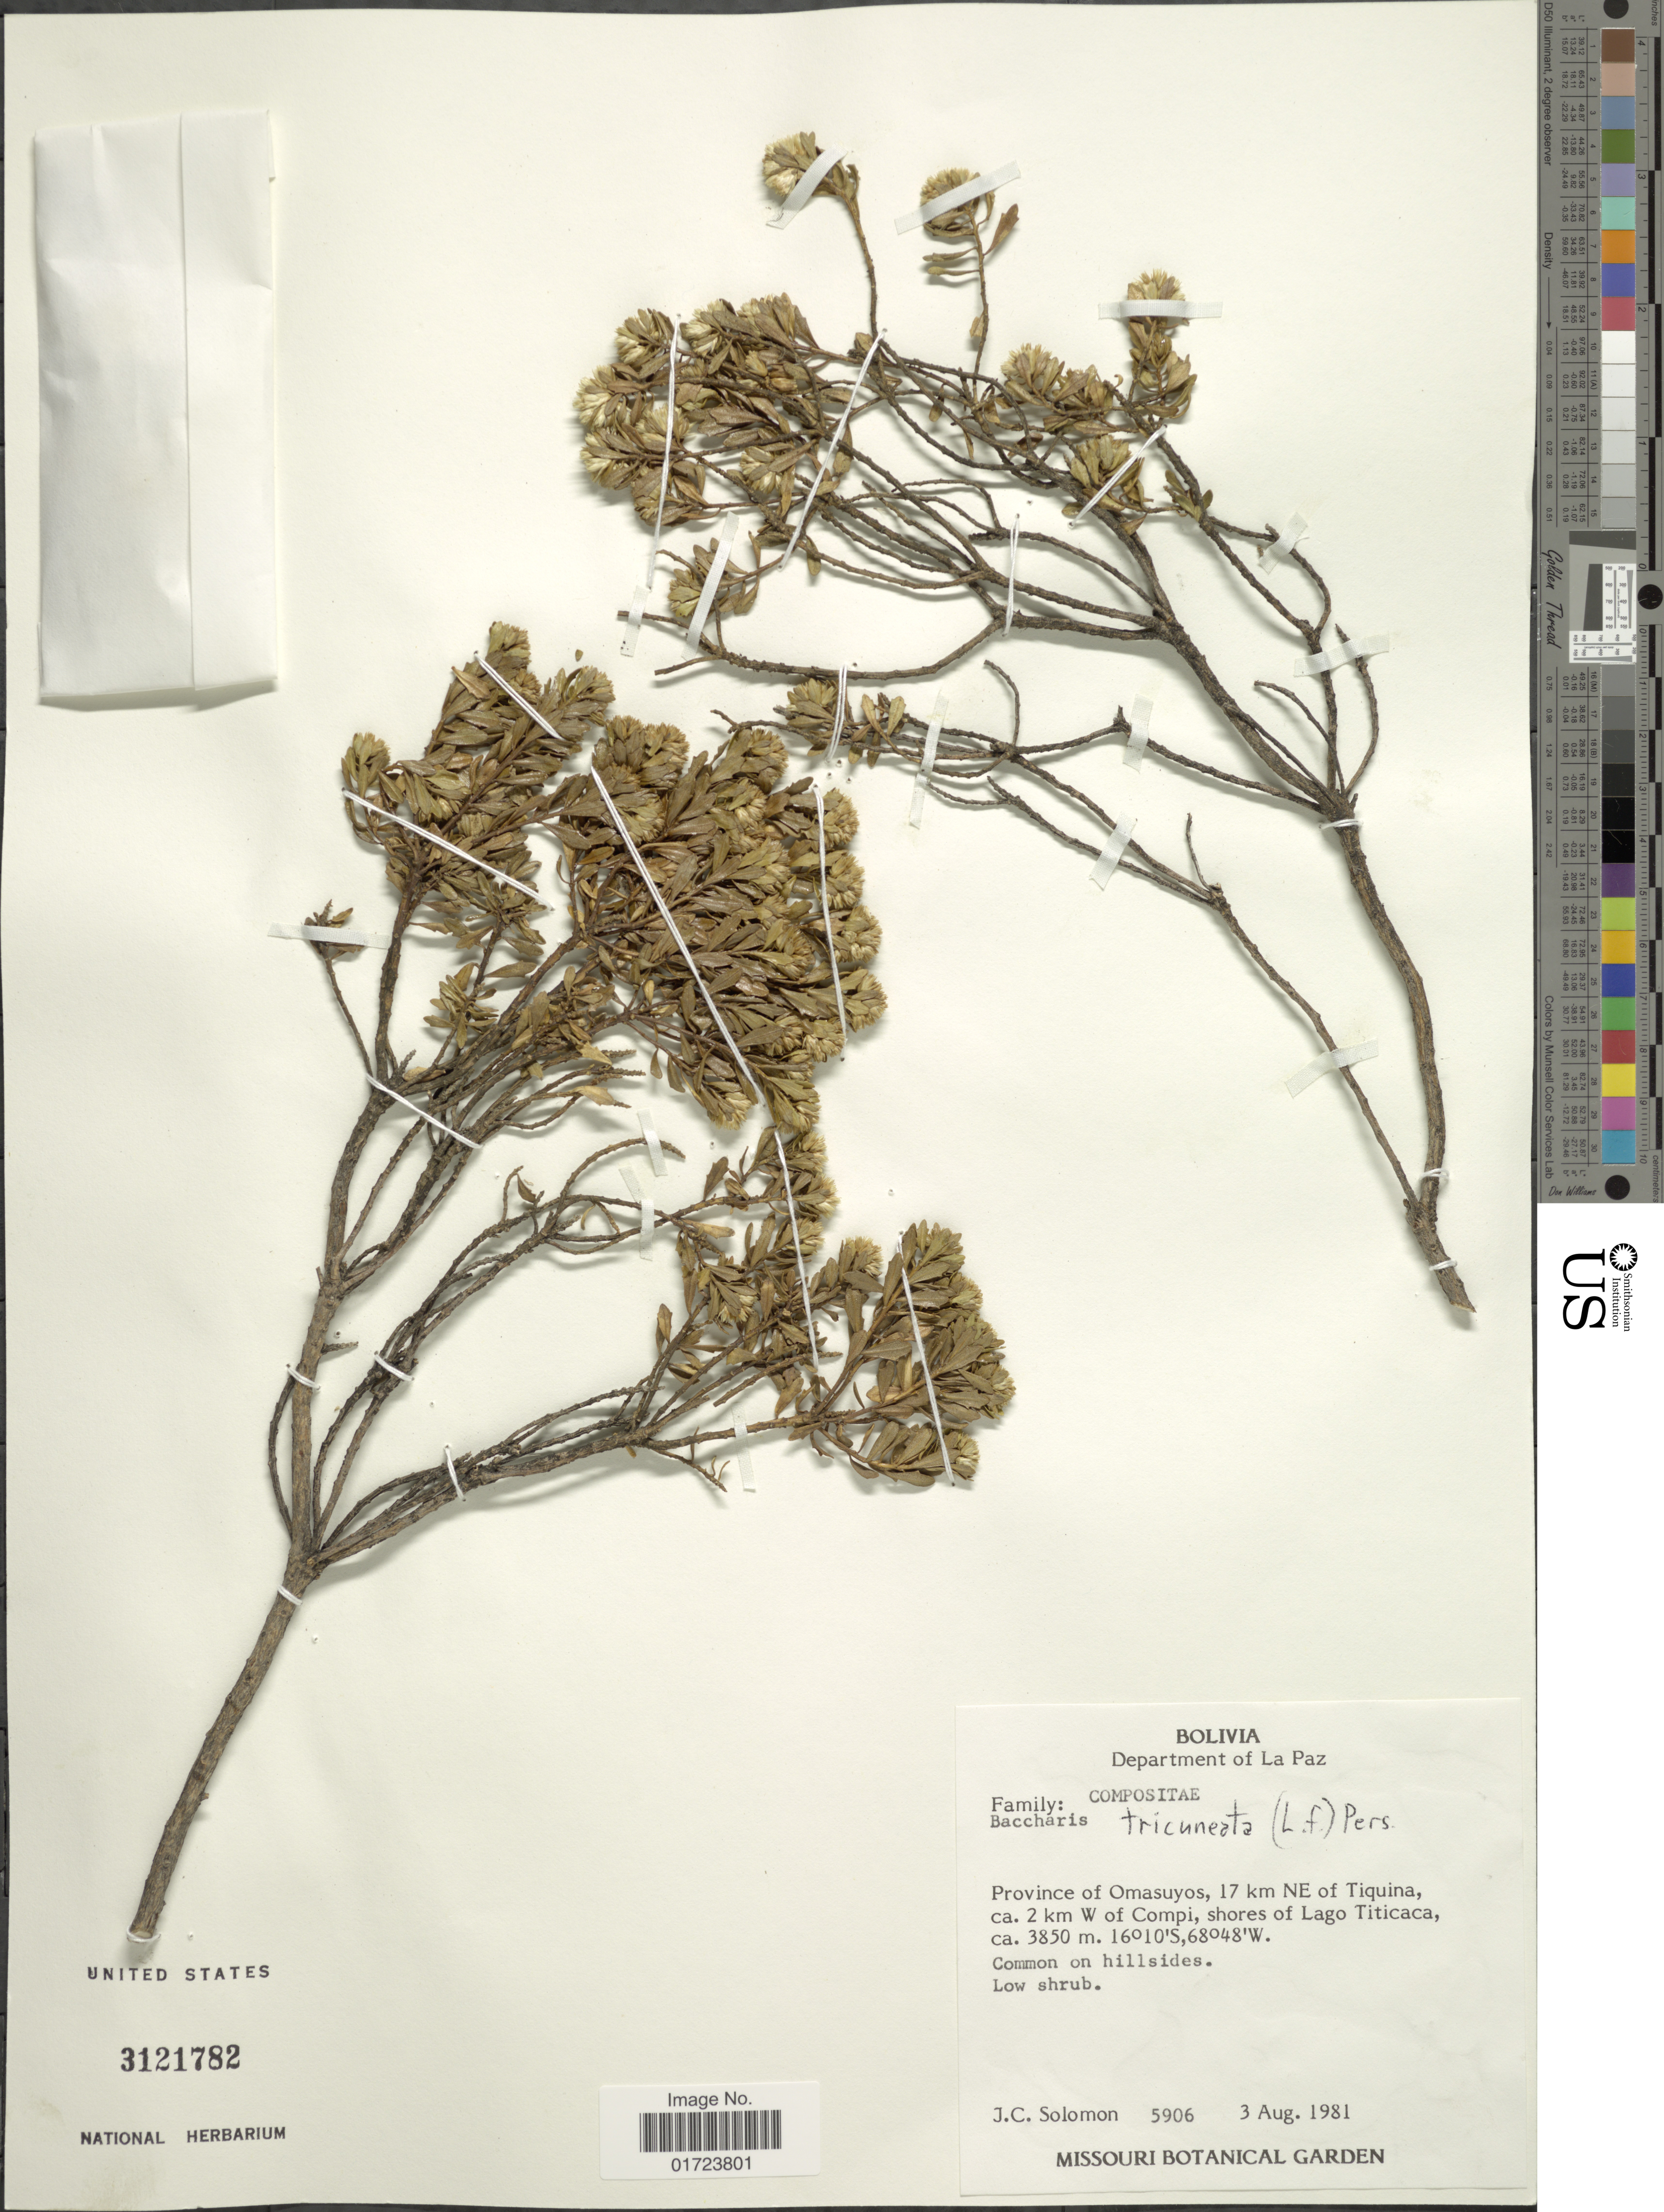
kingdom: Plantae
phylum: Tracheophyta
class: Magnoliopsida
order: Asterales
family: Asteraceae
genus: Baccharis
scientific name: Baccharis tricuneata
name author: (L. f.) Pers.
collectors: J. C. Solomon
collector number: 5906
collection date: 1981-08-03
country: Bolivia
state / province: La Paz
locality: Department of La Paz. Province of Omasuyos, 17 km NE of Tiquina, ca. 2 km W of Compi, shores of Lago Titicaca.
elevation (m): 3850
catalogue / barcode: US 3121782